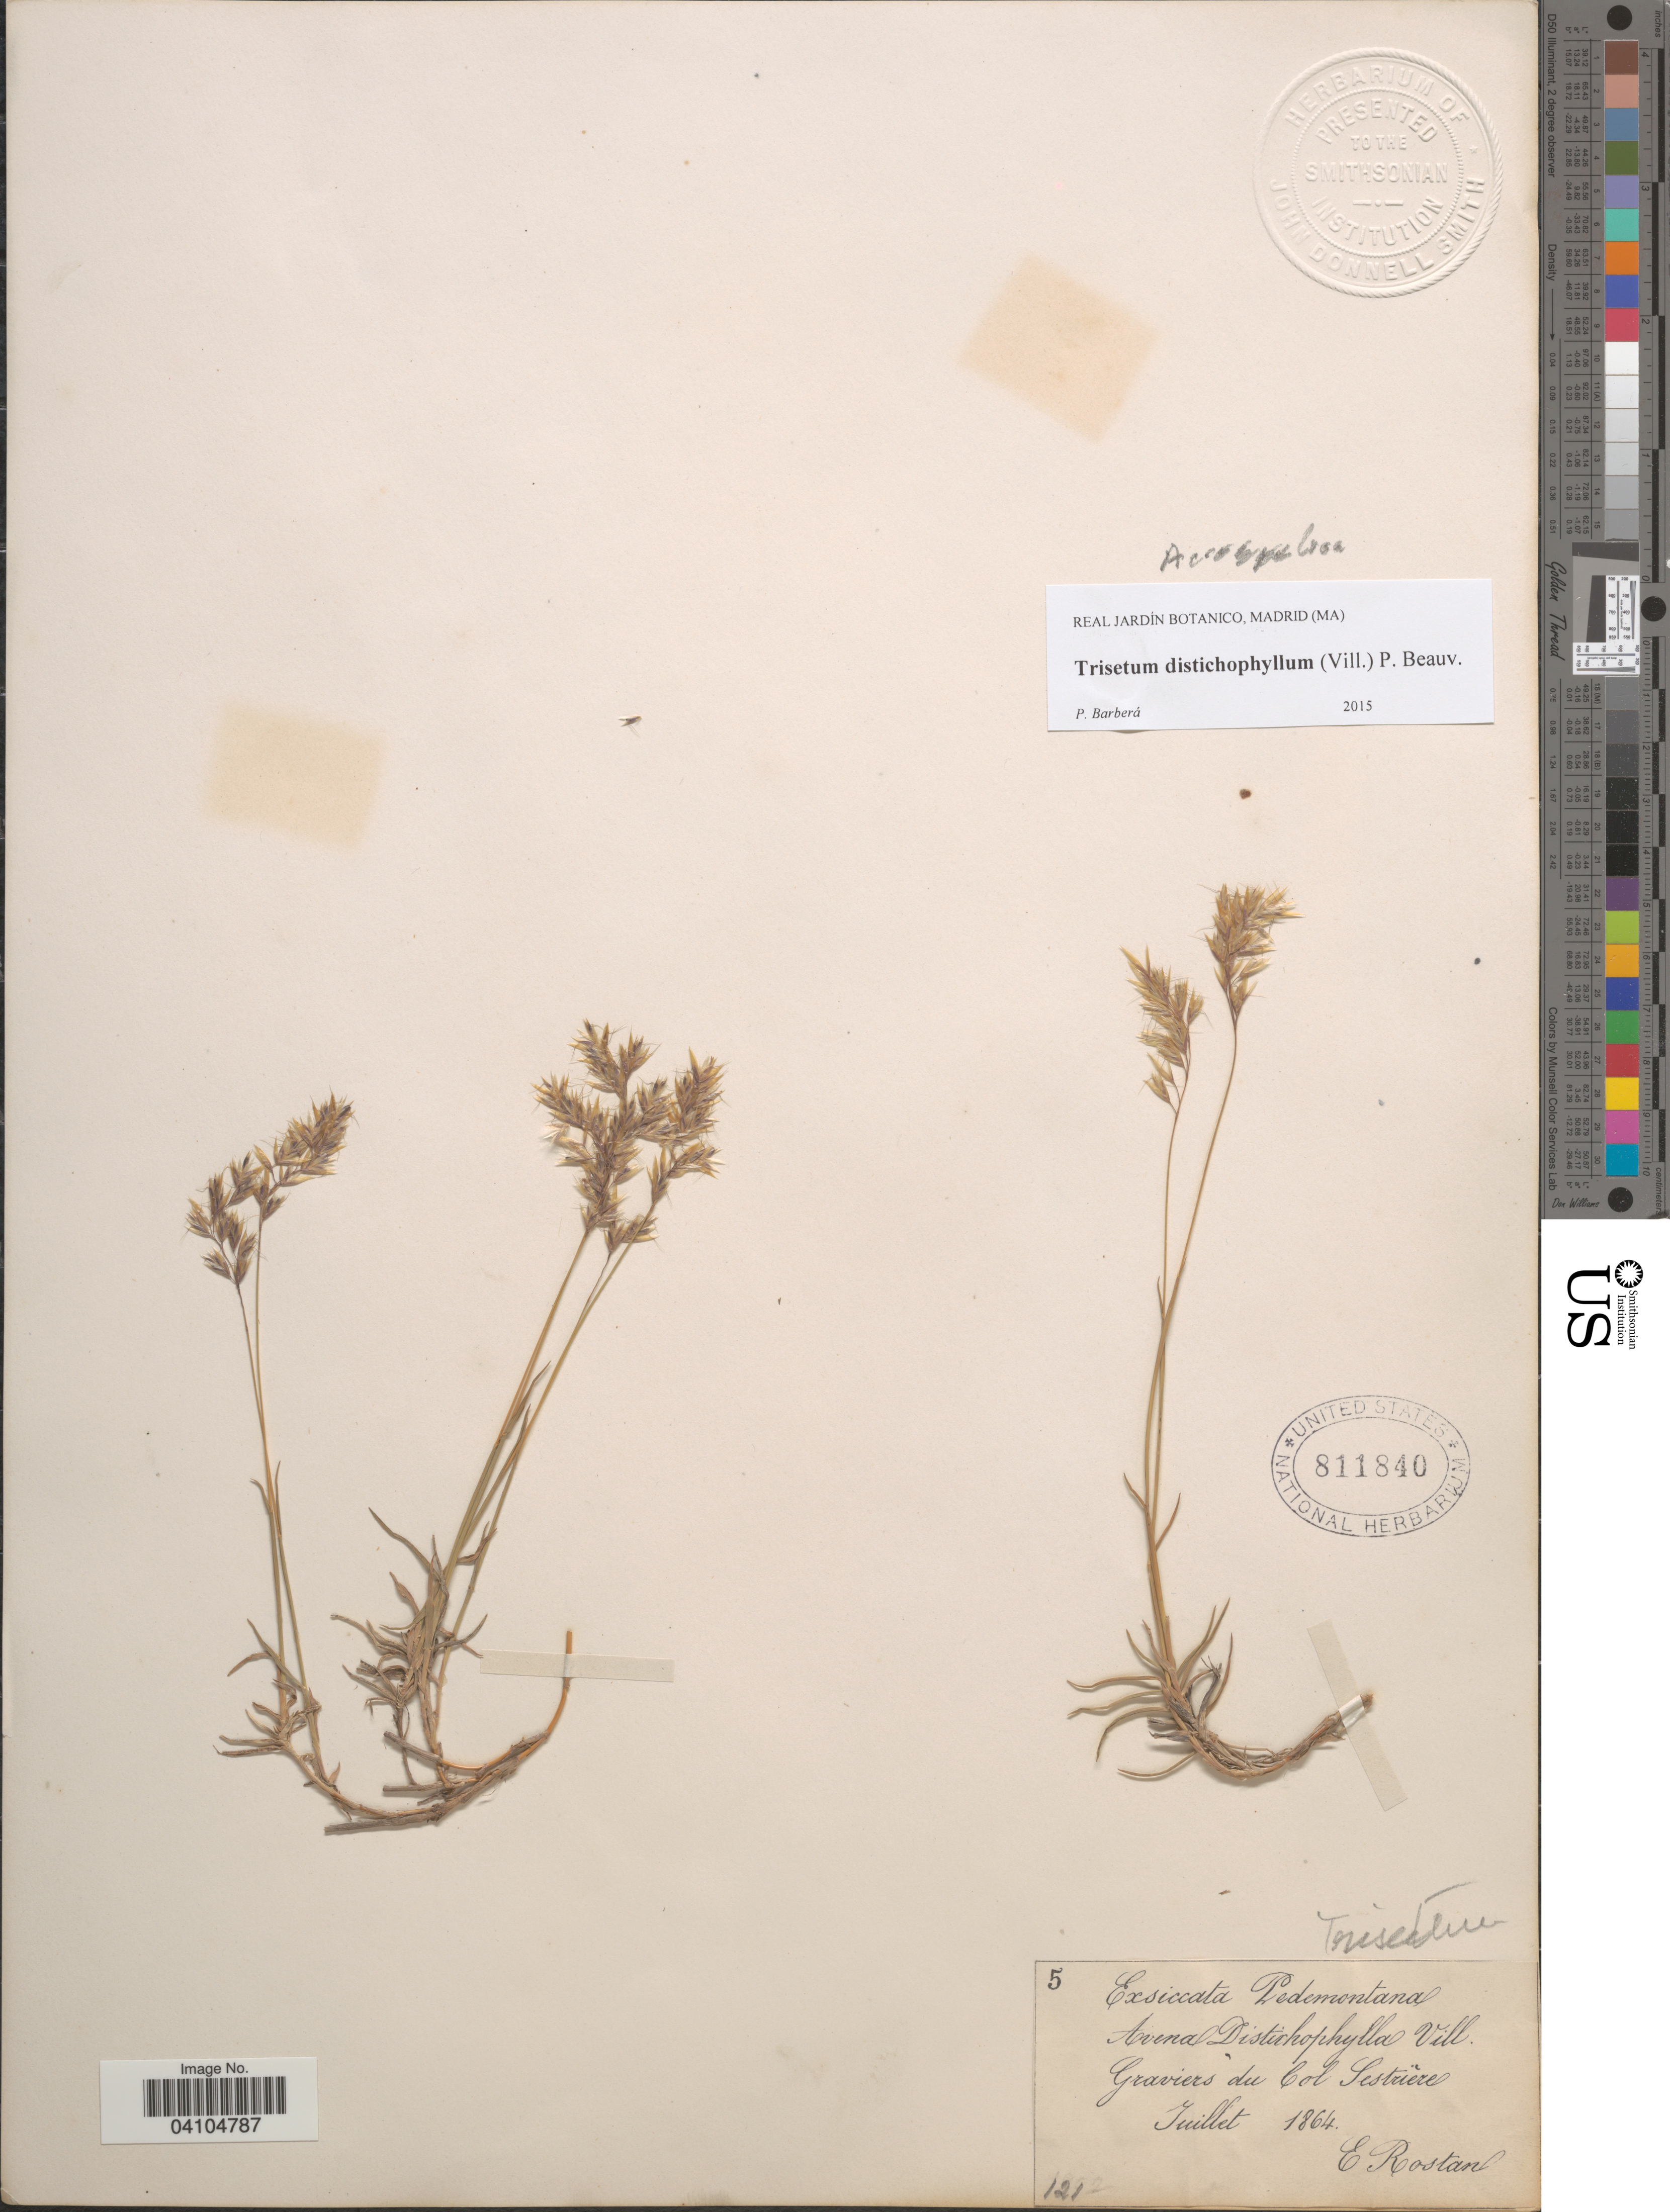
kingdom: Plantae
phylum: Tracheophyta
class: Liliopsida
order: Poales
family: Poaceae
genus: Acrospelion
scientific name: Acrospelion distichophyllum ined.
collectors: E. Rostan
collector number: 5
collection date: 1864-07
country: Italy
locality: Graviers du Col Sestrière.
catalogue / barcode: US 811840